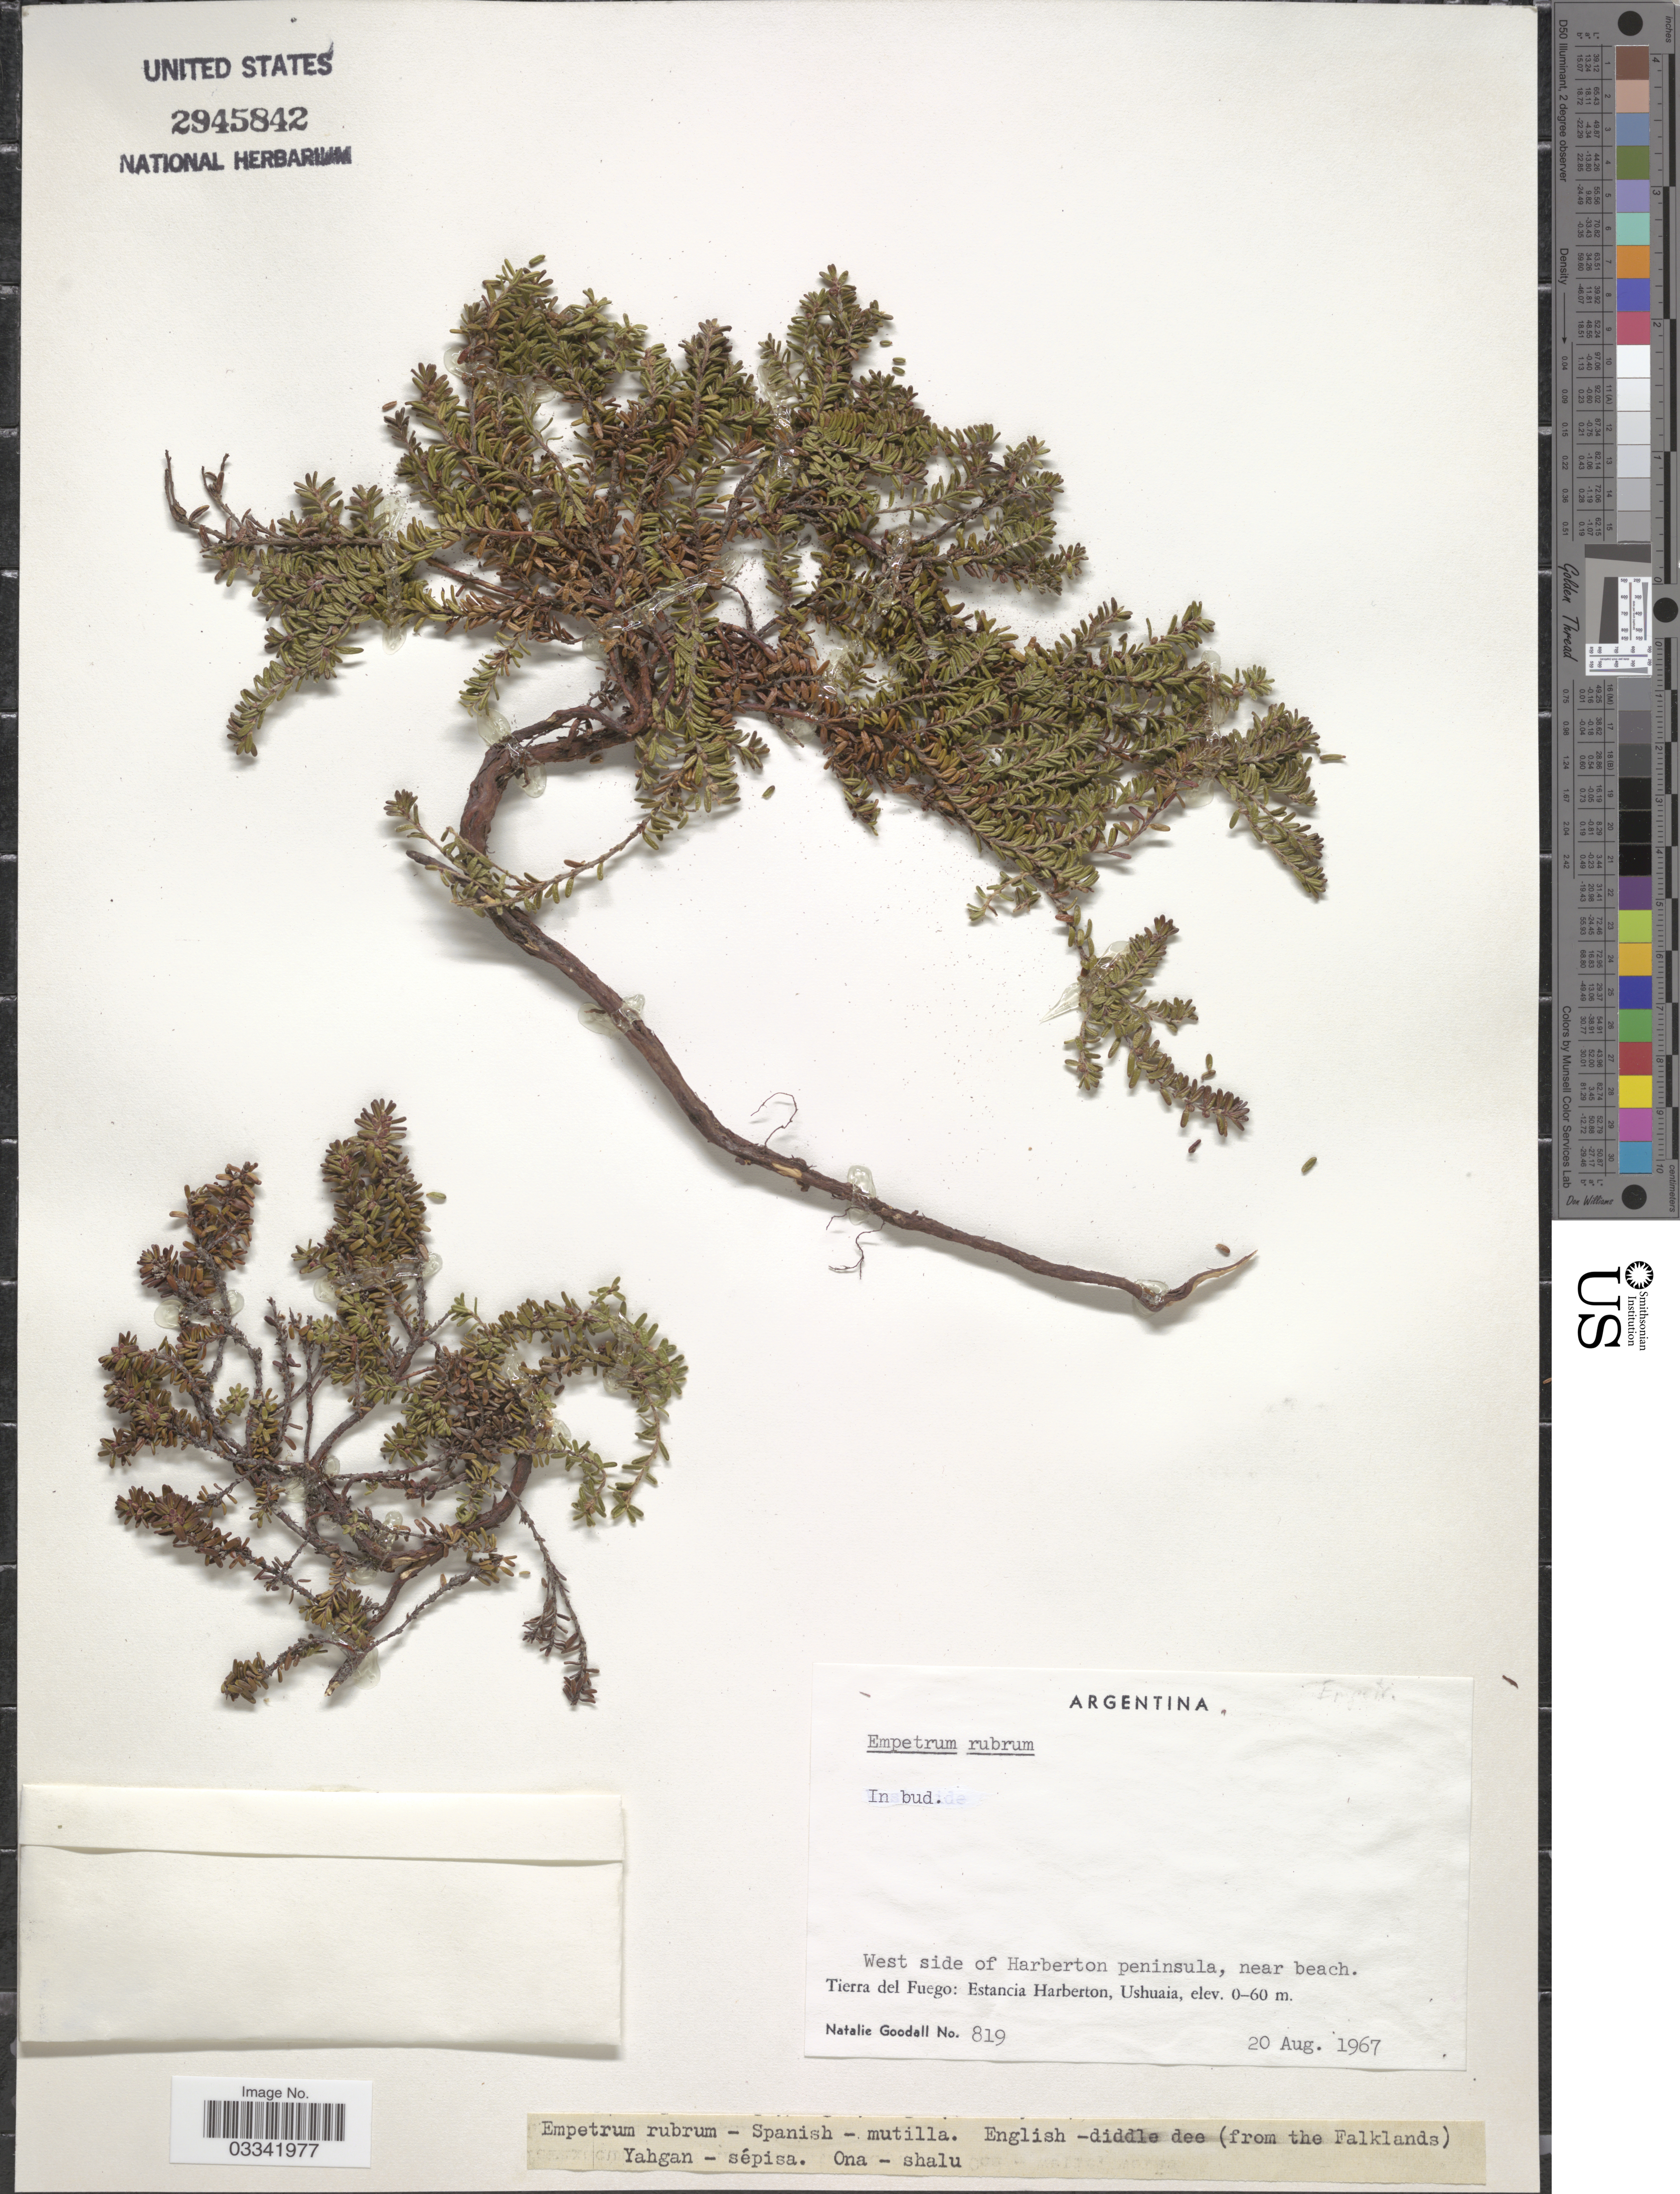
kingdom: Plantae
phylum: Tracheophyta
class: Magnoliopsida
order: Ericales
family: Ericaceae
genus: Empetrum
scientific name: Empetrum rubrum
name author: Vahl ex Willd.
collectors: N. Goodall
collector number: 819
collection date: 1967-08-20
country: Argentina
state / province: Tierra del Fuego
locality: West side of Harberton peninsula, near beach. Estancia Harberton, Ushuaia.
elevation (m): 0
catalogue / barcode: US 2945842